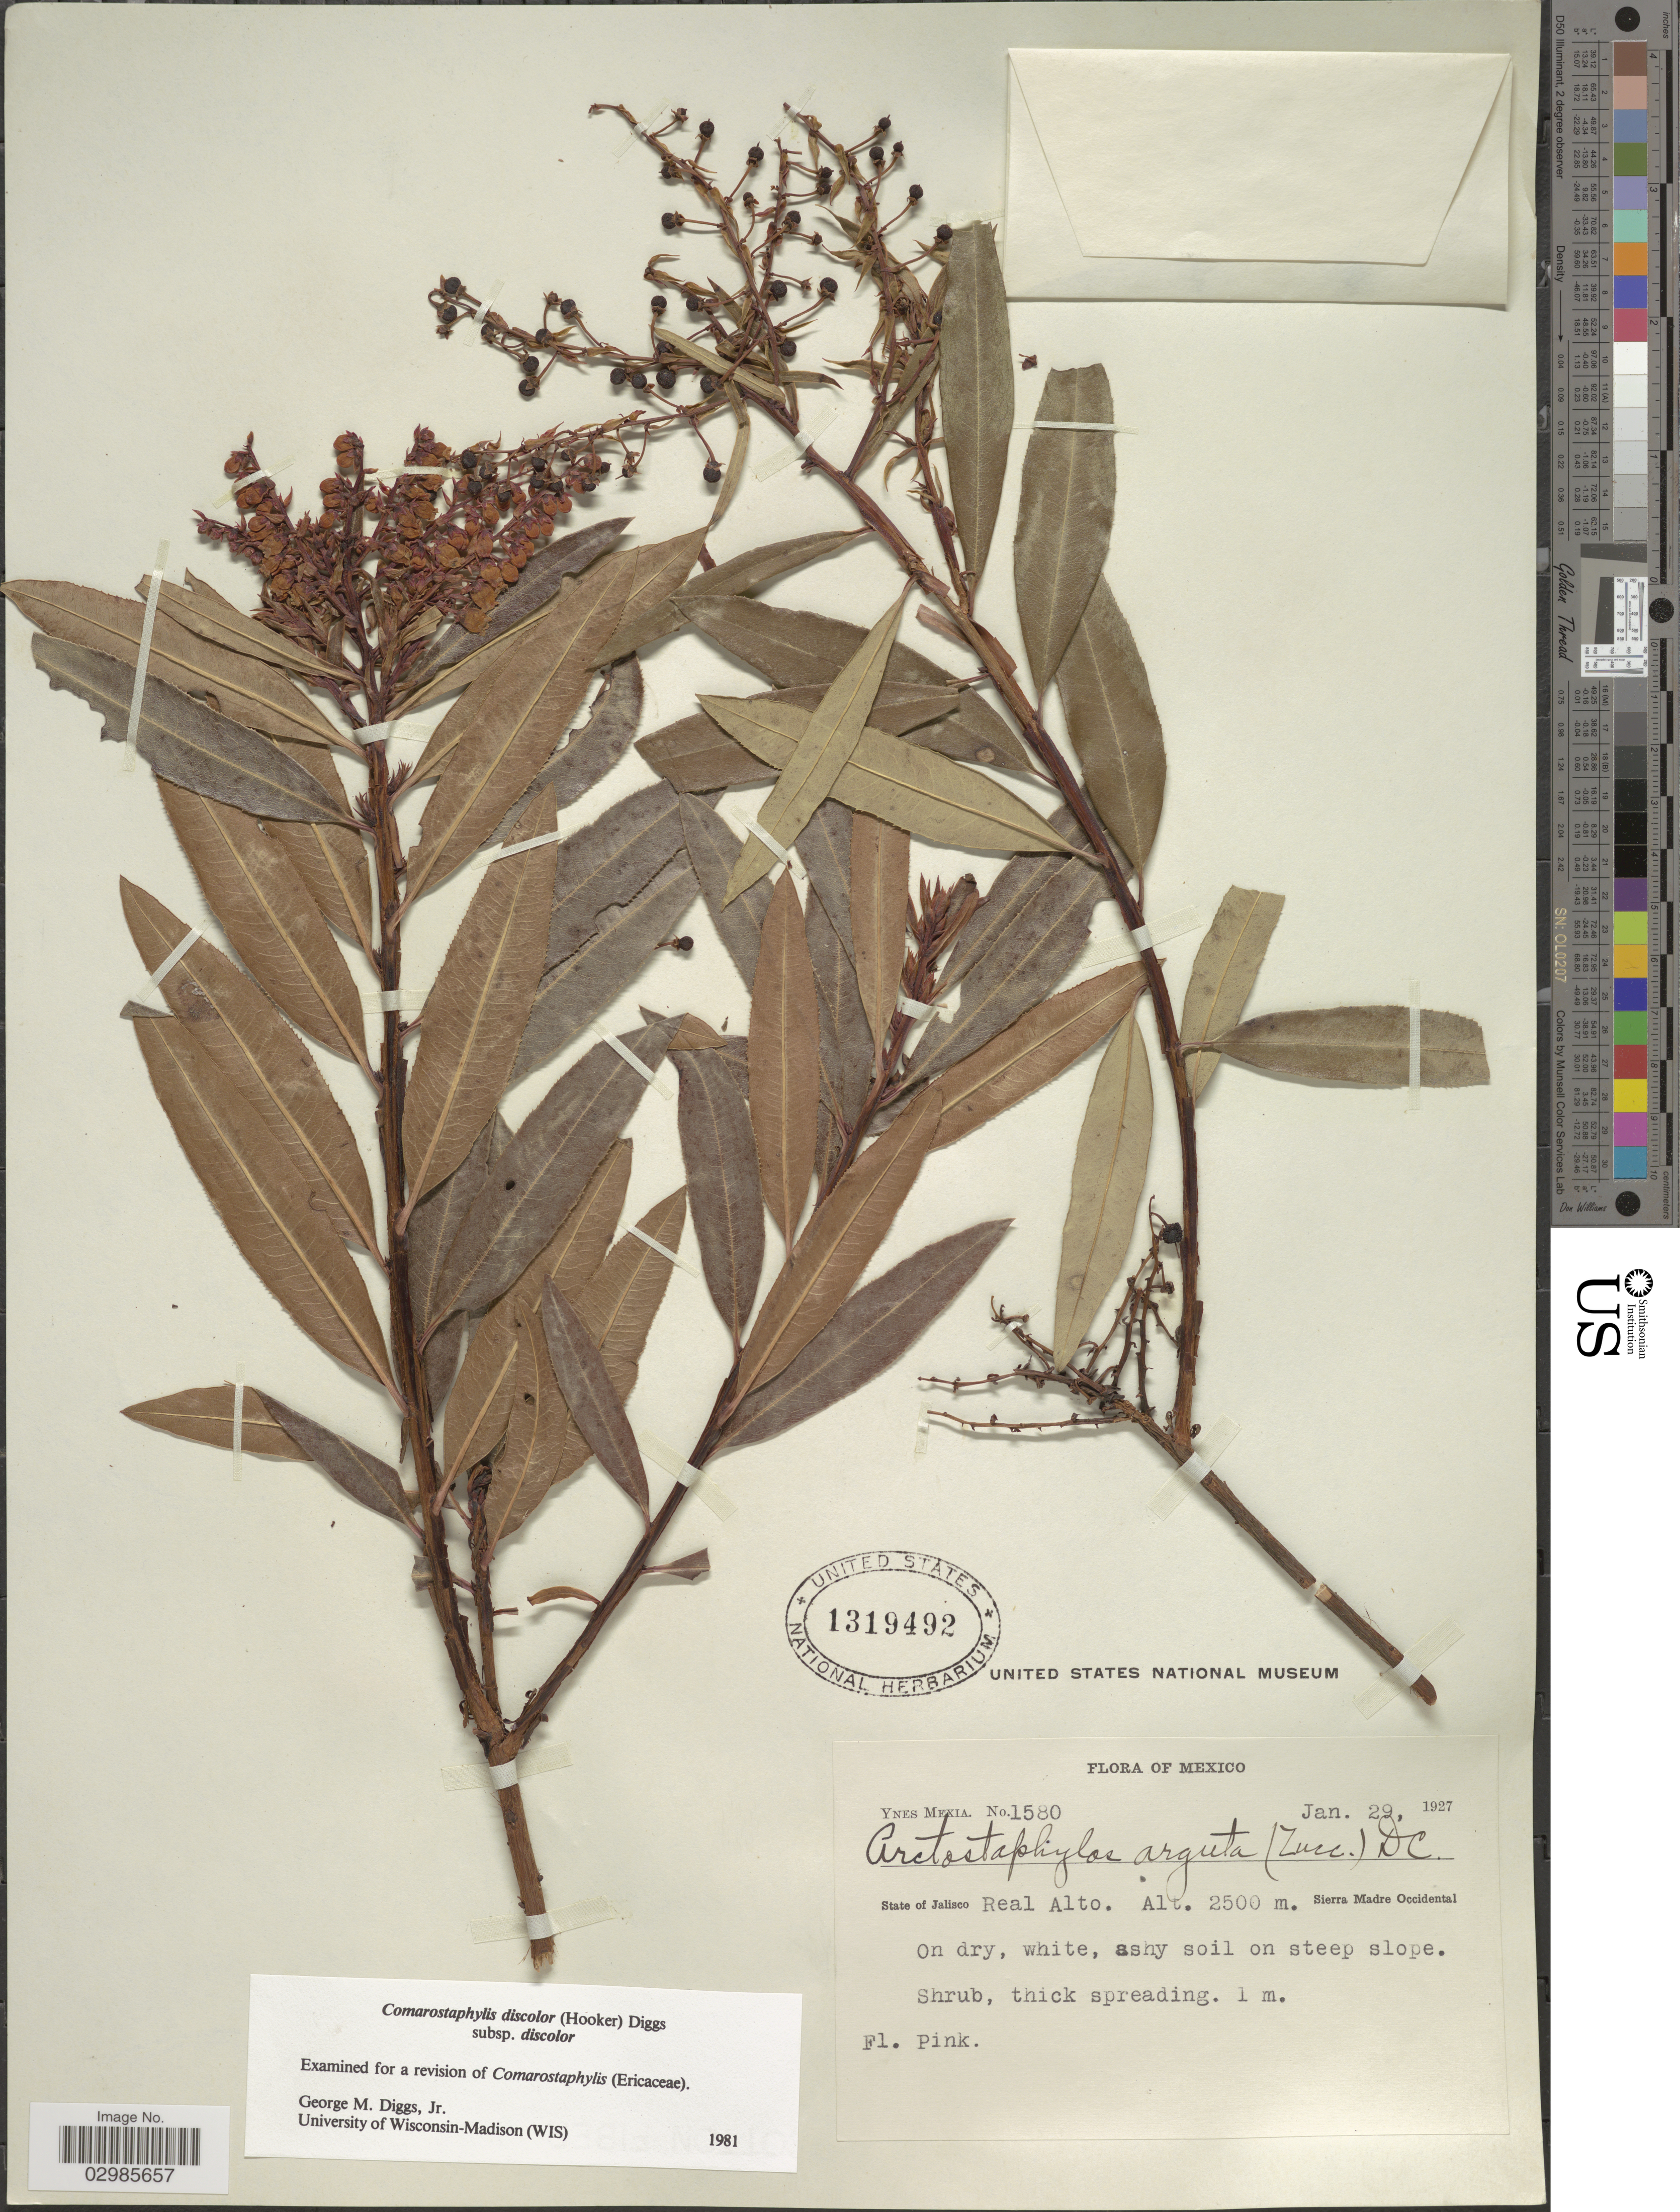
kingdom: Plantae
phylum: Tracheophyta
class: Magnoliopsida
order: Ericales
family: Ericaceae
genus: Comarostaphylis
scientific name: Comarostaphylis discolor subsp. discolor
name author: (Hook.) Diggs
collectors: Y. Mexia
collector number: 1580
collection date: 1927-01-29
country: Mexico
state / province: Jalisco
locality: Real Alto, Sierra Madre Occidental.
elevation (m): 2500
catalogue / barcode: US 1319492